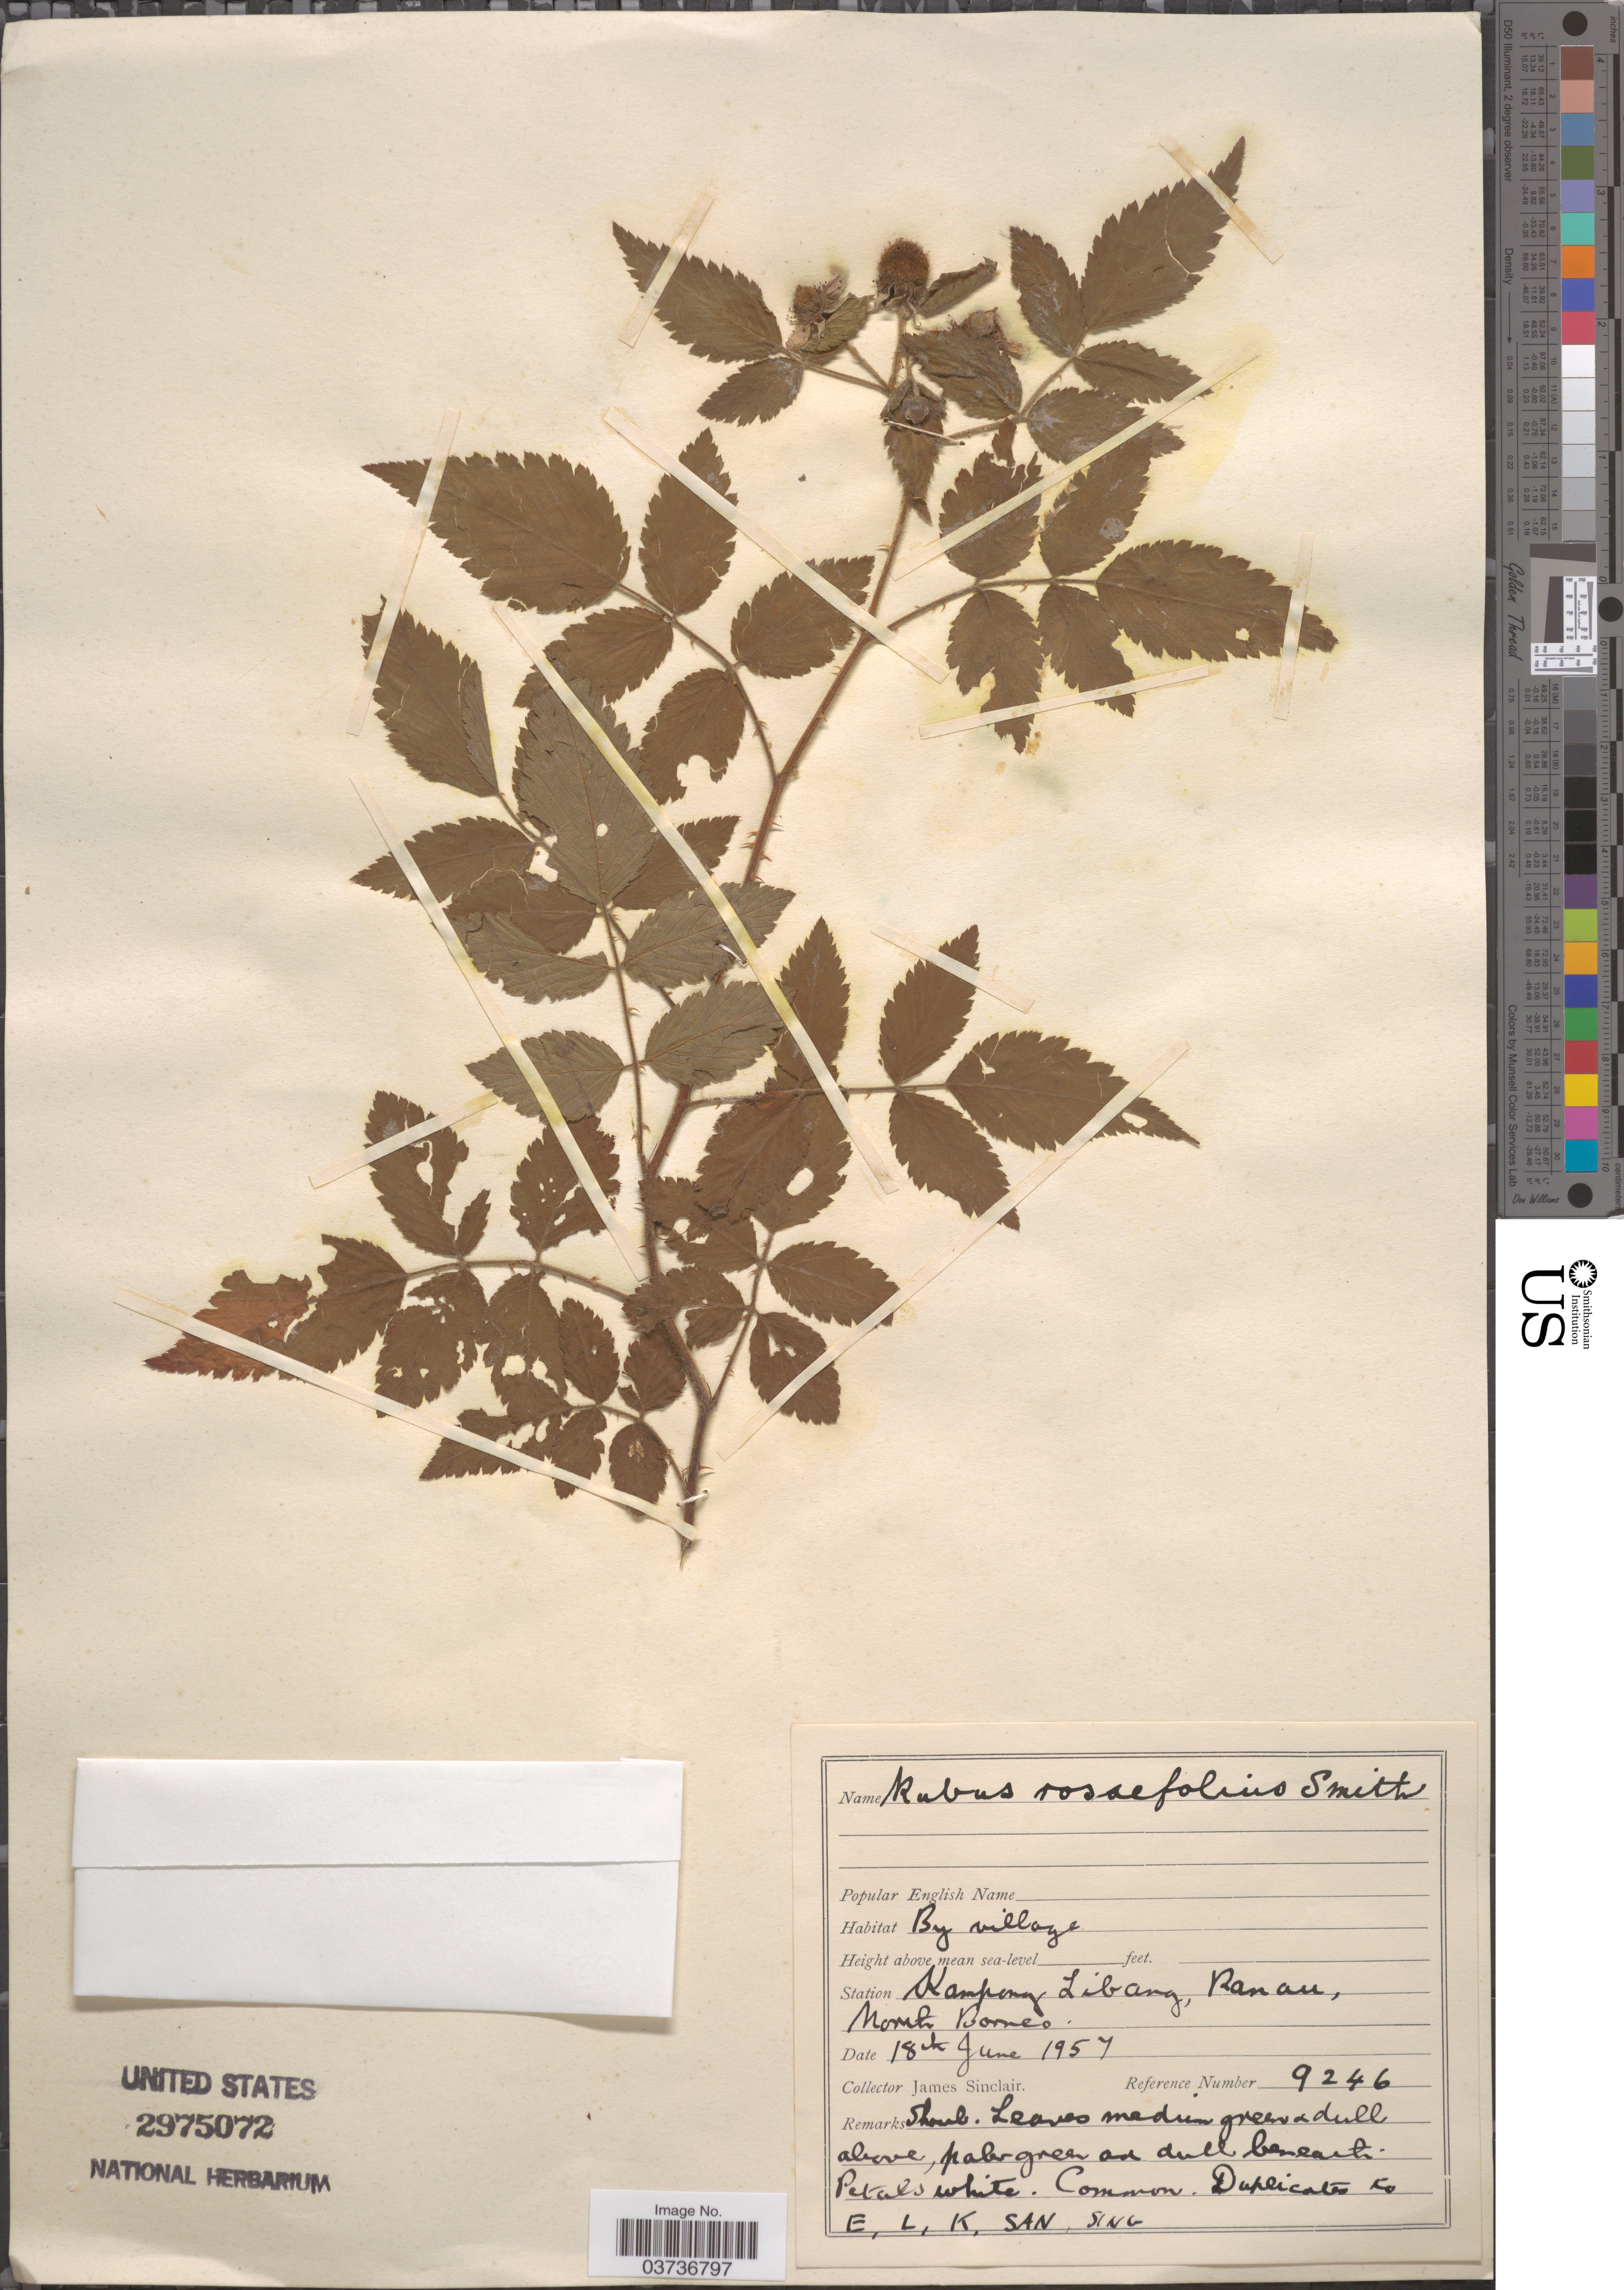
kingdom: Plantae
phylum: Tracheophyta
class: Magnoliopsida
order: Rosales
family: Rosaceae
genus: Rubus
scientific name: Rubus rosaefolius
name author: Sm.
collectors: J. Sinclair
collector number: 9246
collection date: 1957-06-18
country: Malaysia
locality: Kampong Libang, Ranau, North Borneo.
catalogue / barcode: US 2975072